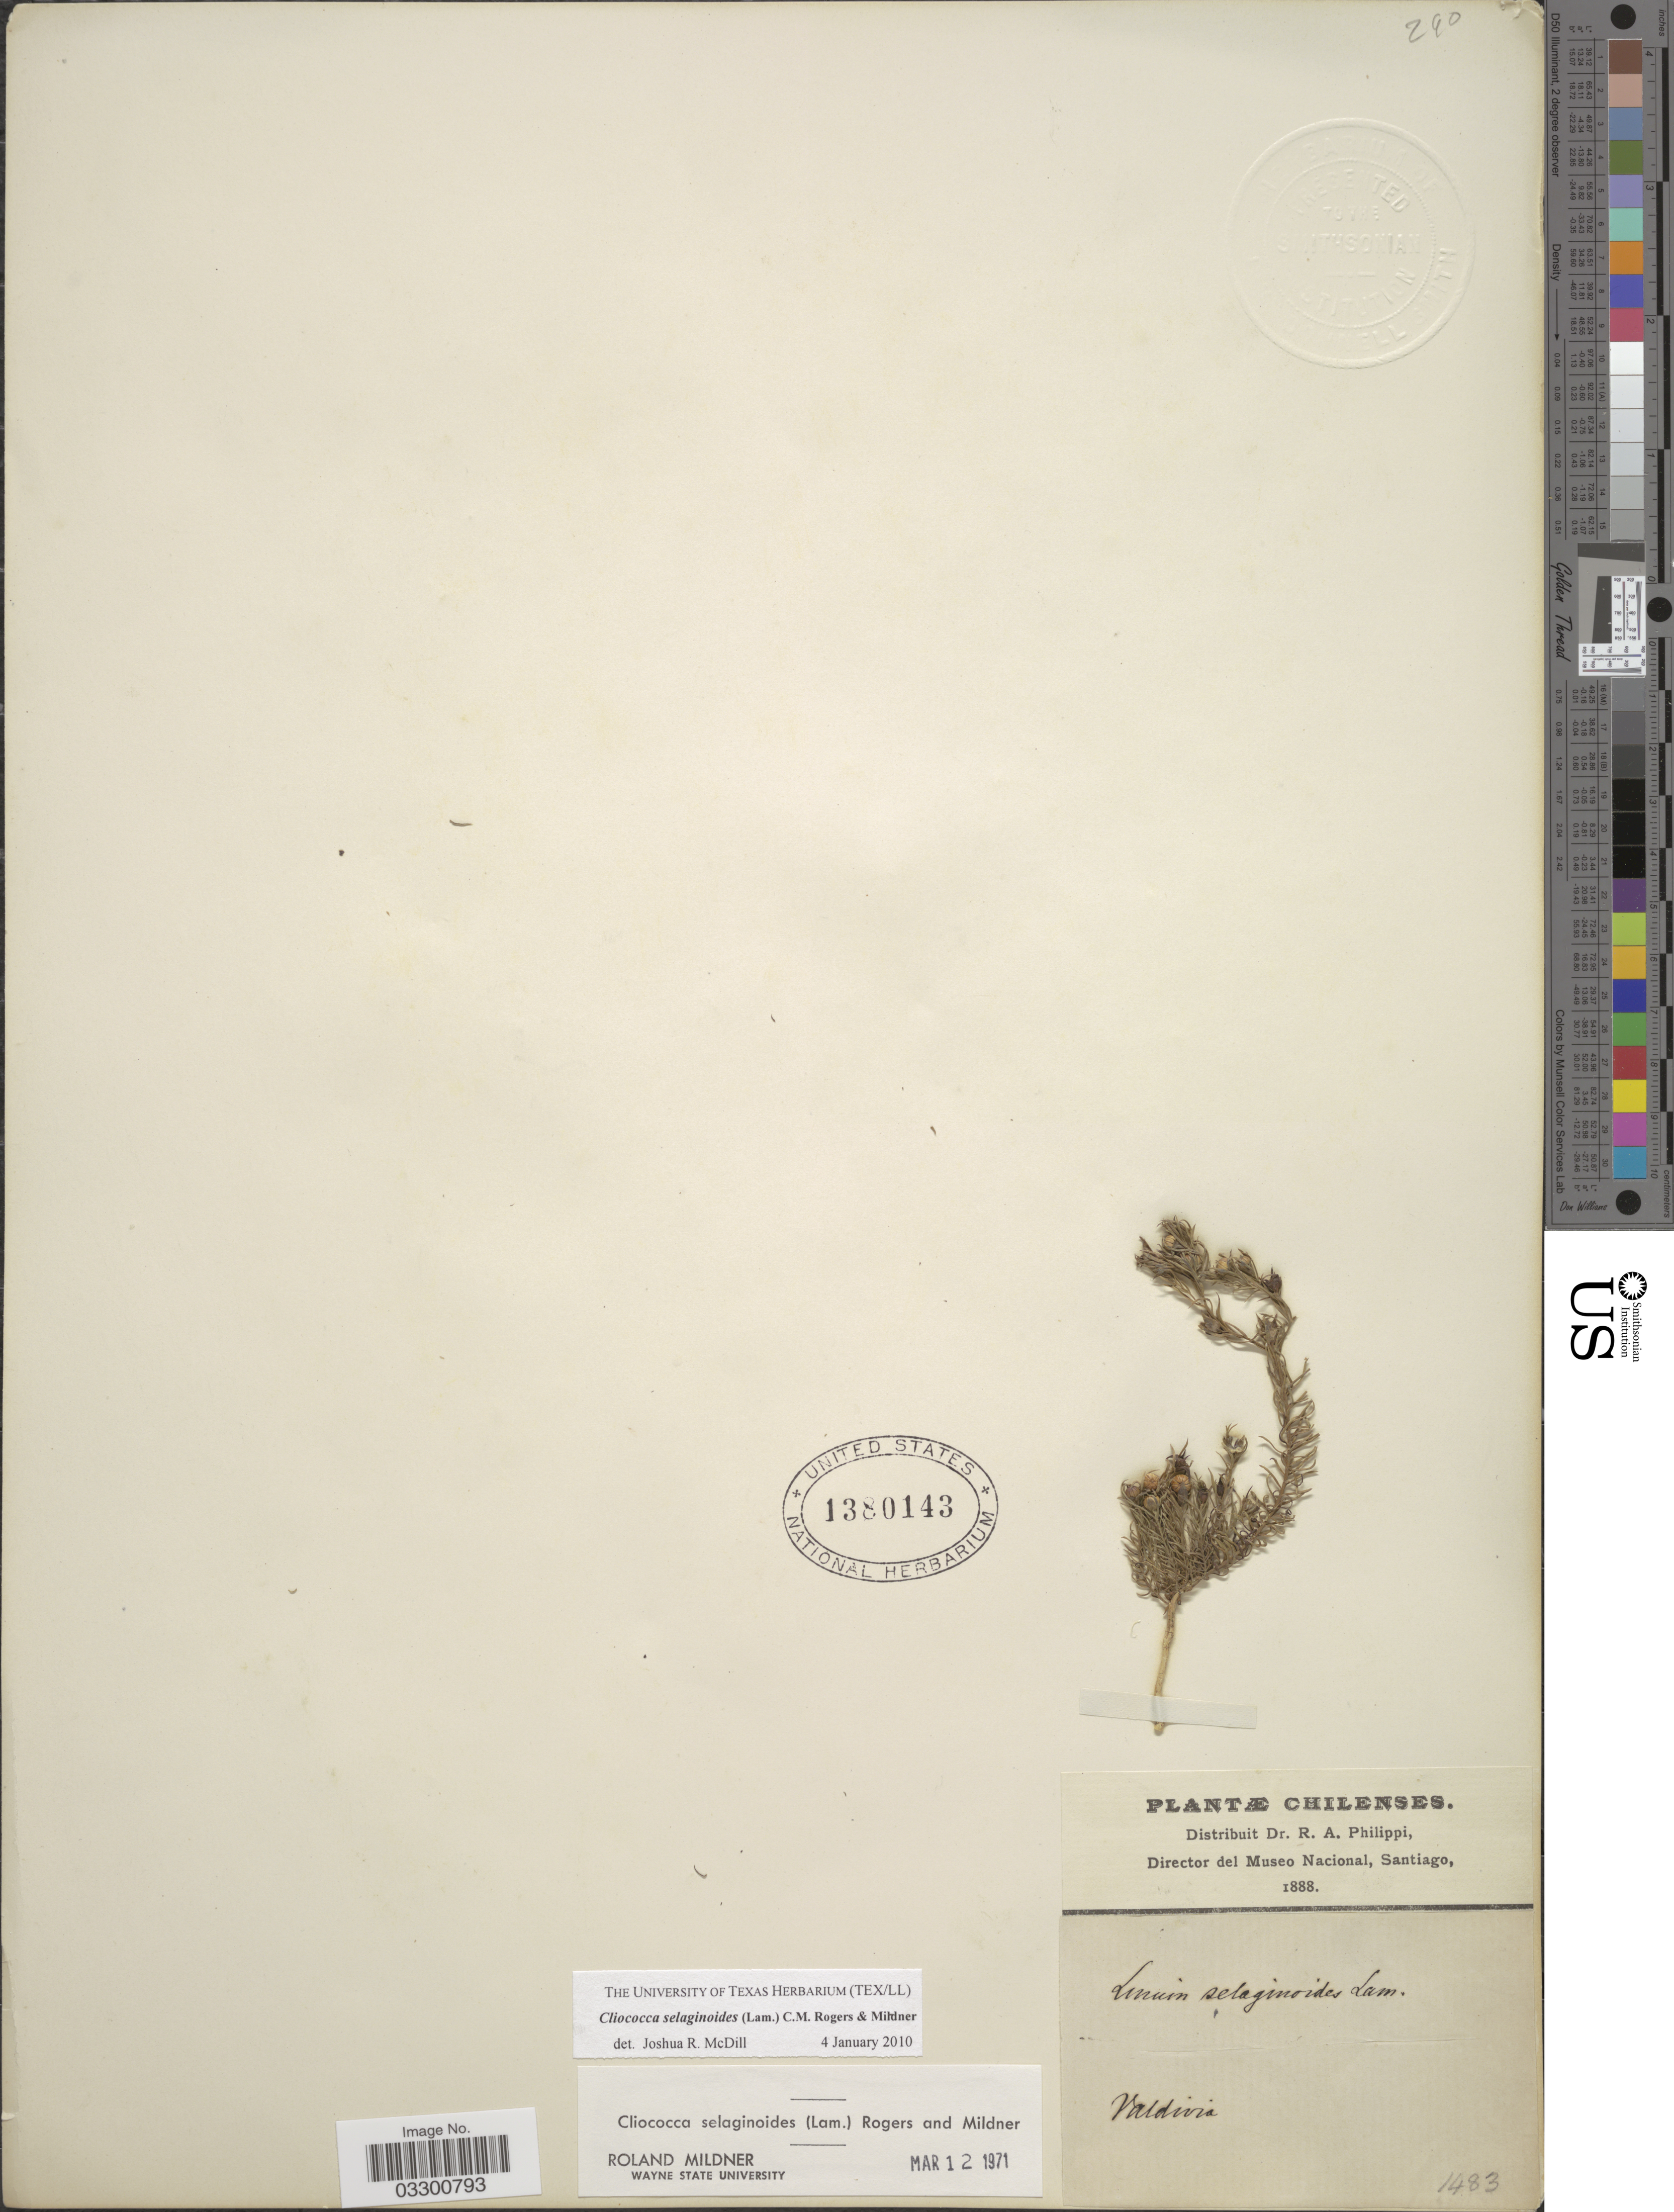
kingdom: Plantae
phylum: Tracheophyta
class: Magnoliopsida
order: Malpighiales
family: Linaceae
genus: Linum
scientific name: Linum selaginoides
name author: Lam.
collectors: ex. herb. R.A. Philippi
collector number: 1483?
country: Chile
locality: Valdivia.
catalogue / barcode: US 1380143